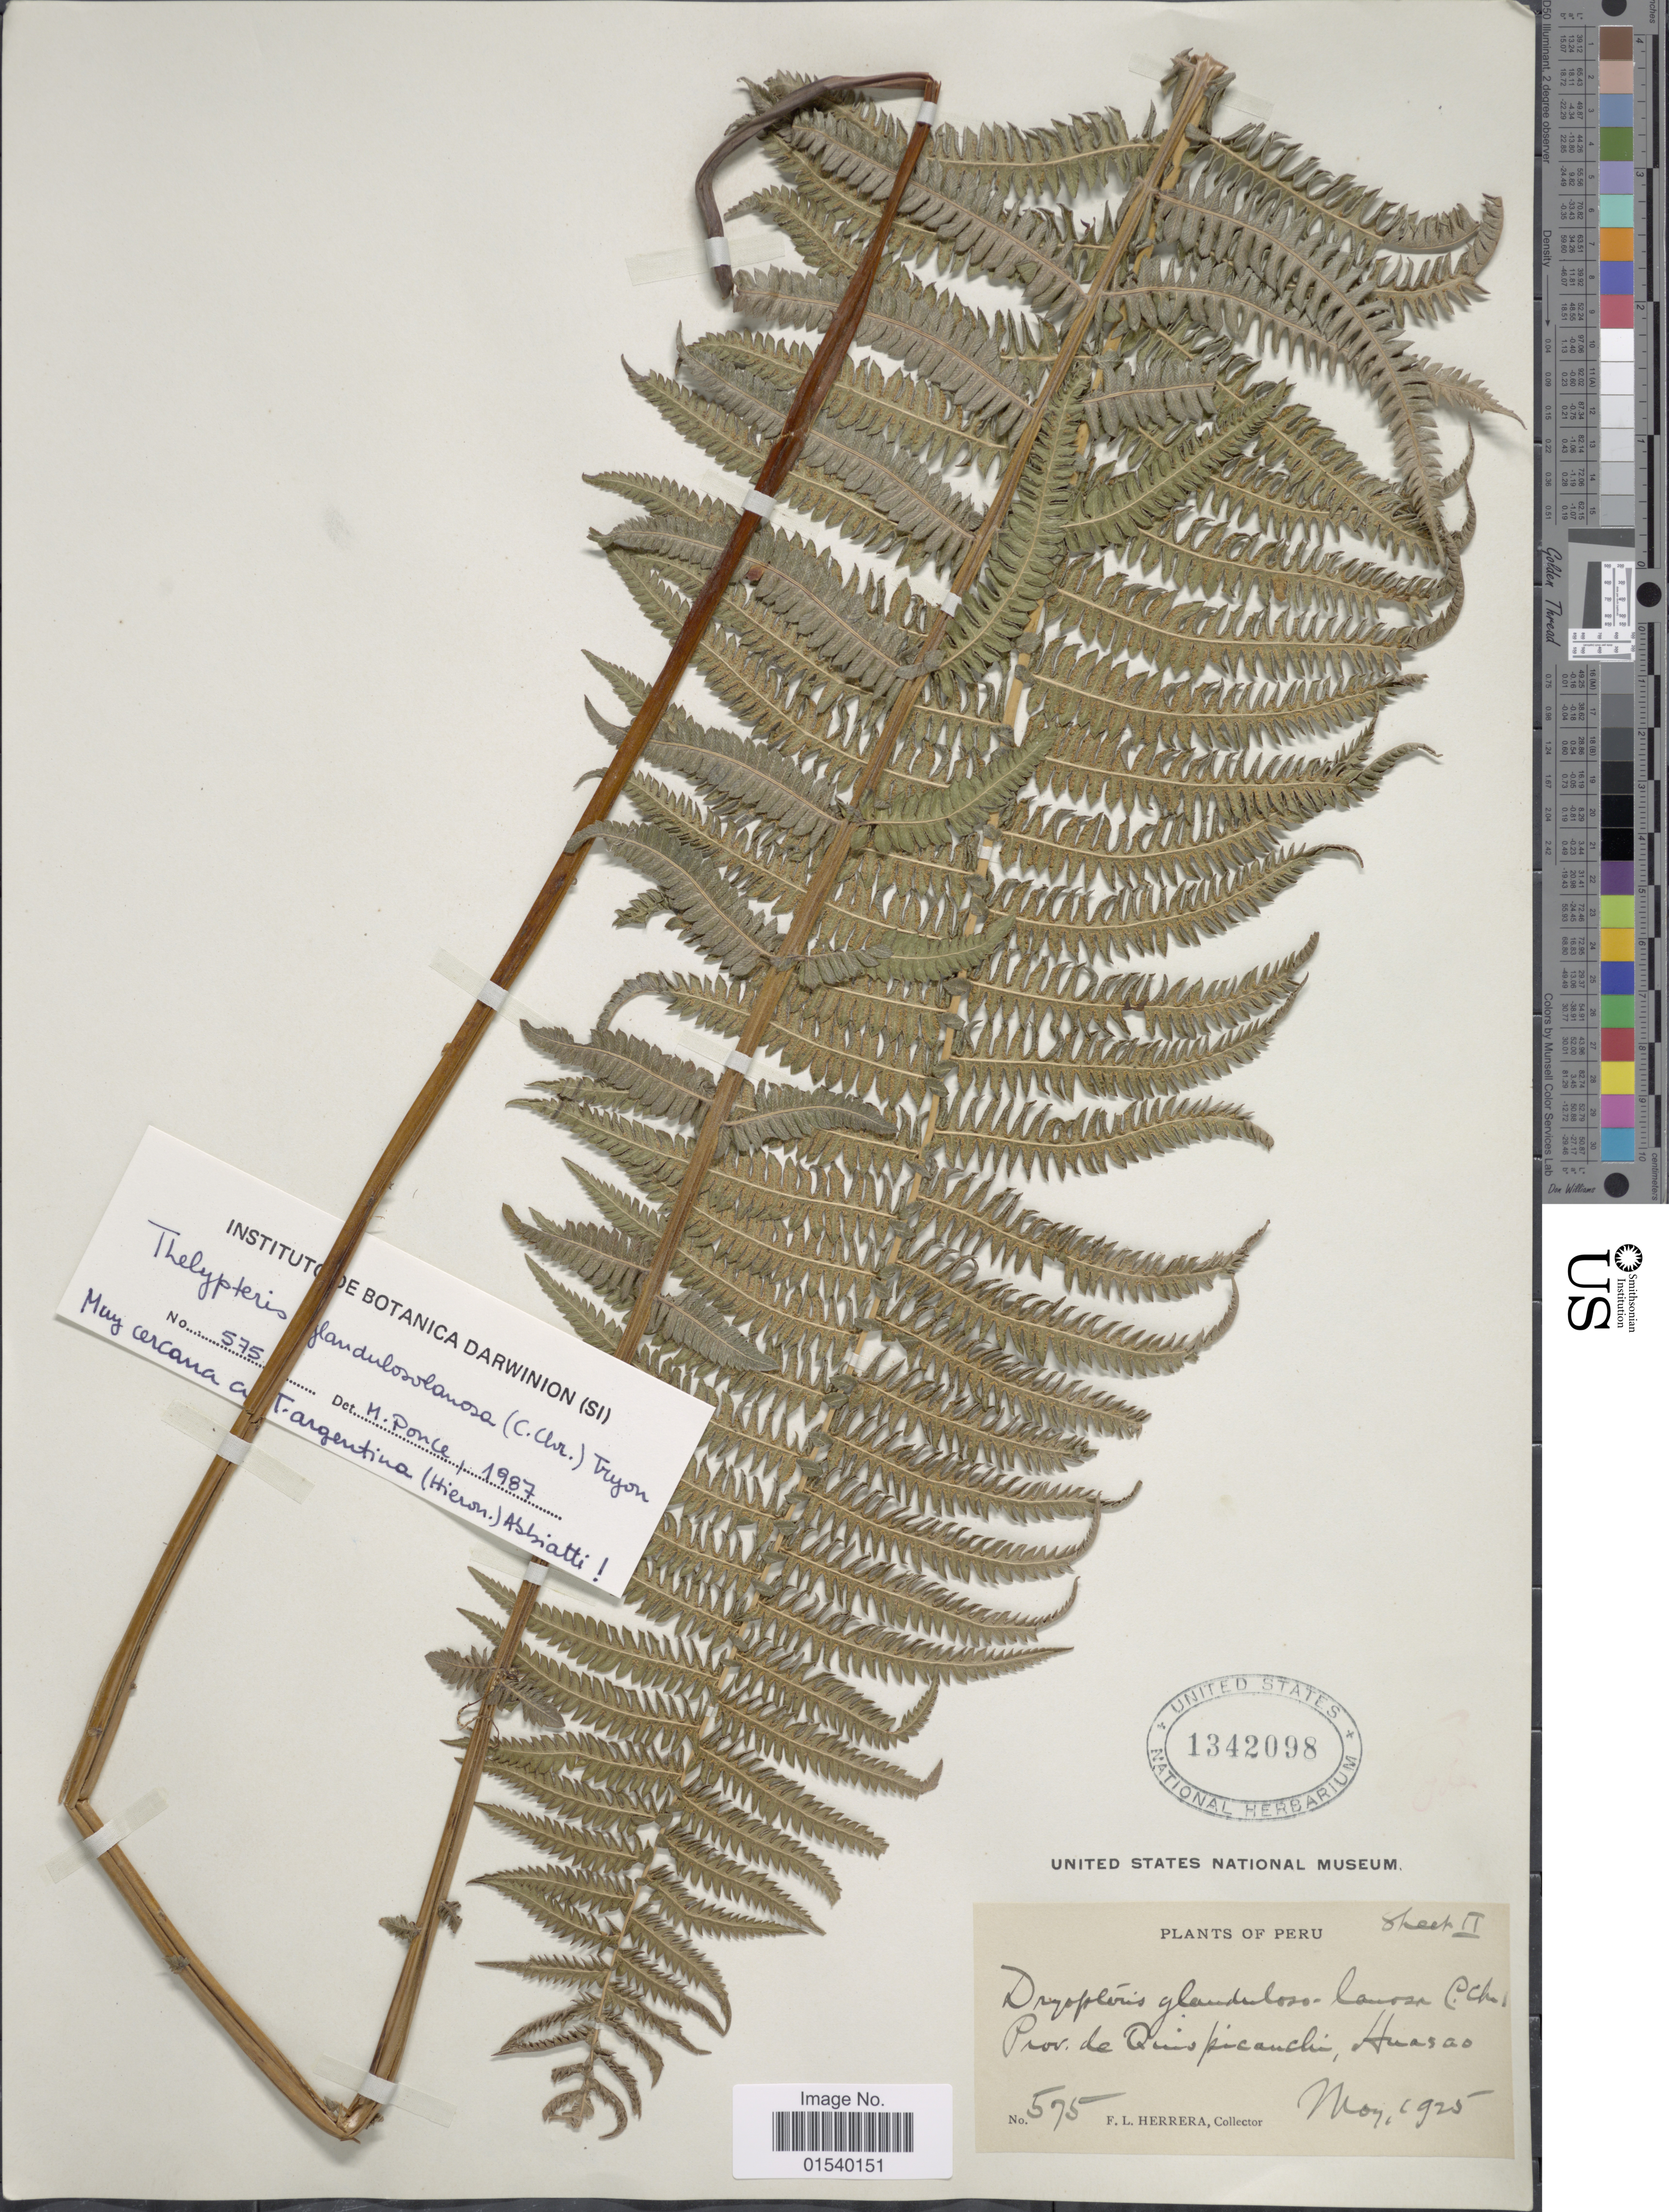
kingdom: Plantae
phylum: Tracheophyta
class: Polypodiopsida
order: Polypodiales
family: Thelypteridaceae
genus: Amauropelta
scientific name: Amauropelta glandulosalanosa (C. Chr.) comb. nov., ined. 2015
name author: (C. Chr.)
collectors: F. L. Herrera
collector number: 575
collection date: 1925-05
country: Peru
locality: Prov. de Quispicauchi, Huasno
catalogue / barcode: US 1342098